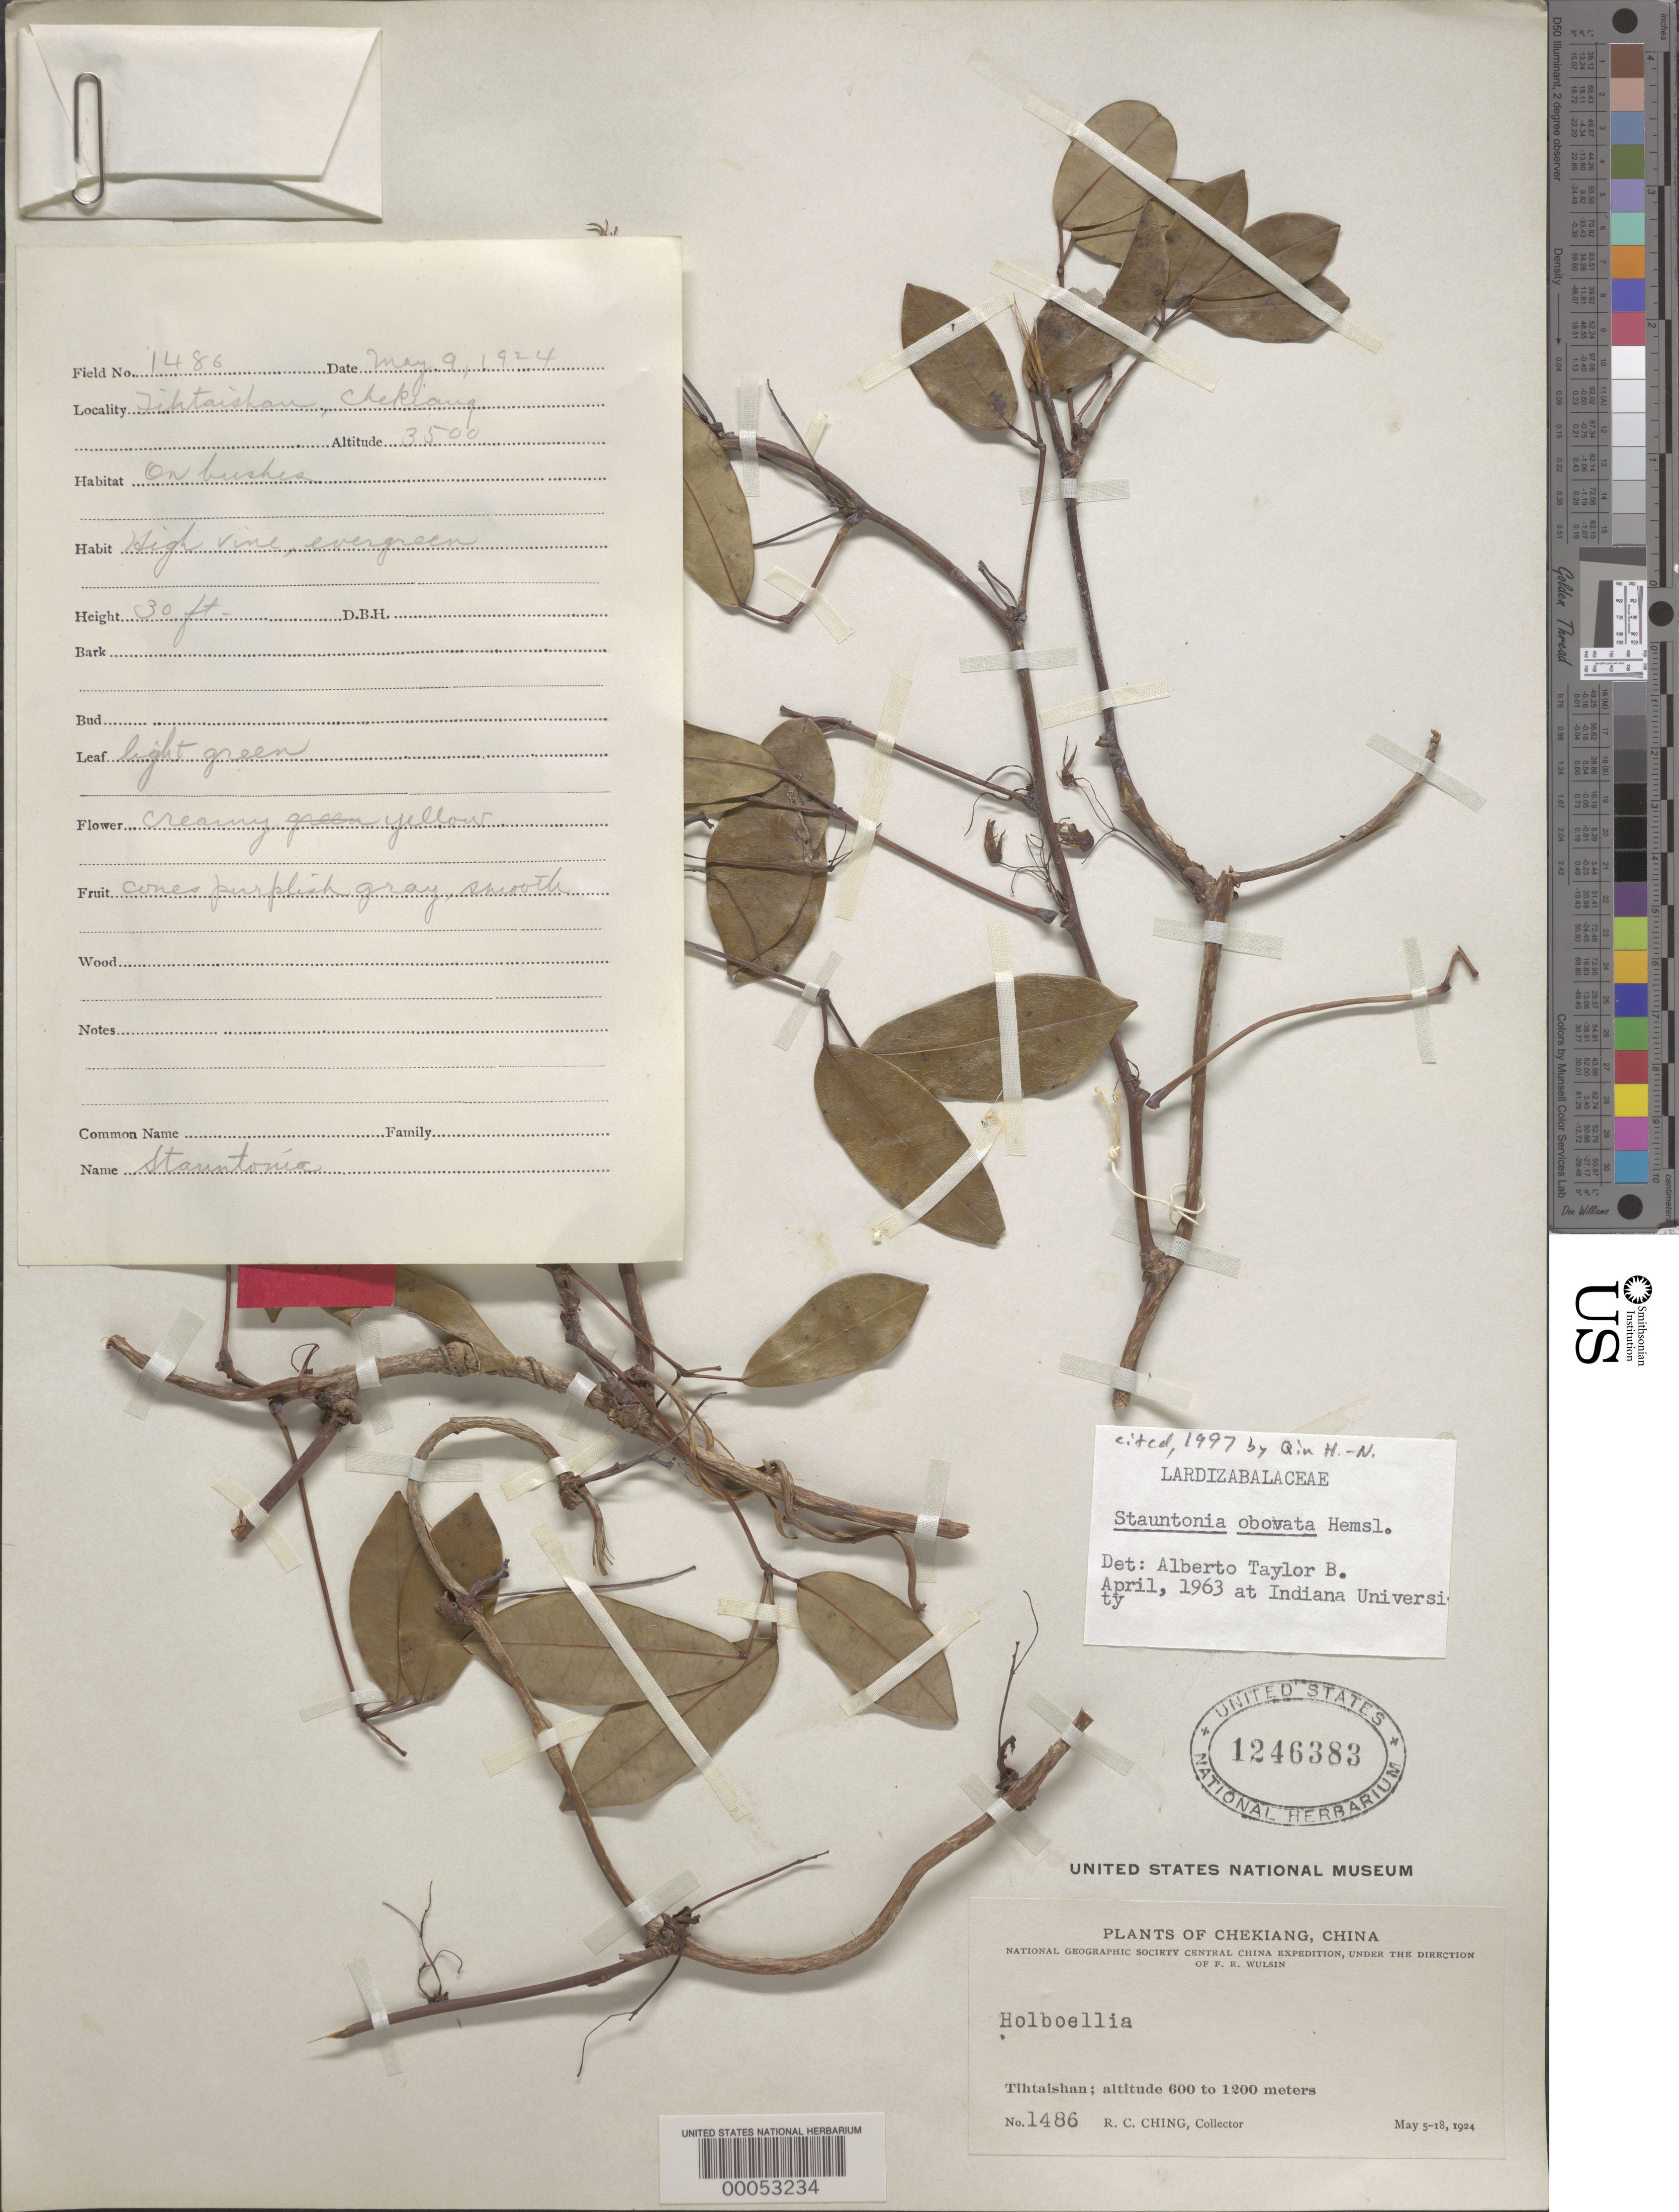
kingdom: Plantae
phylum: Tracheophyta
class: Magnoliopsida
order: Ranunculales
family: Lardizabalaceae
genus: Stauntonia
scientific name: Stauntonia obovata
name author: Hemsl.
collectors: R. C. Ching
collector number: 1486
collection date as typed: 05 May 1924 to 18 May 1924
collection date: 1924-05-05/1924-05-18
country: China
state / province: Zhejiang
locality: Tihtaishan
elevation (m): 600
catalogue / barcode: US 1246383